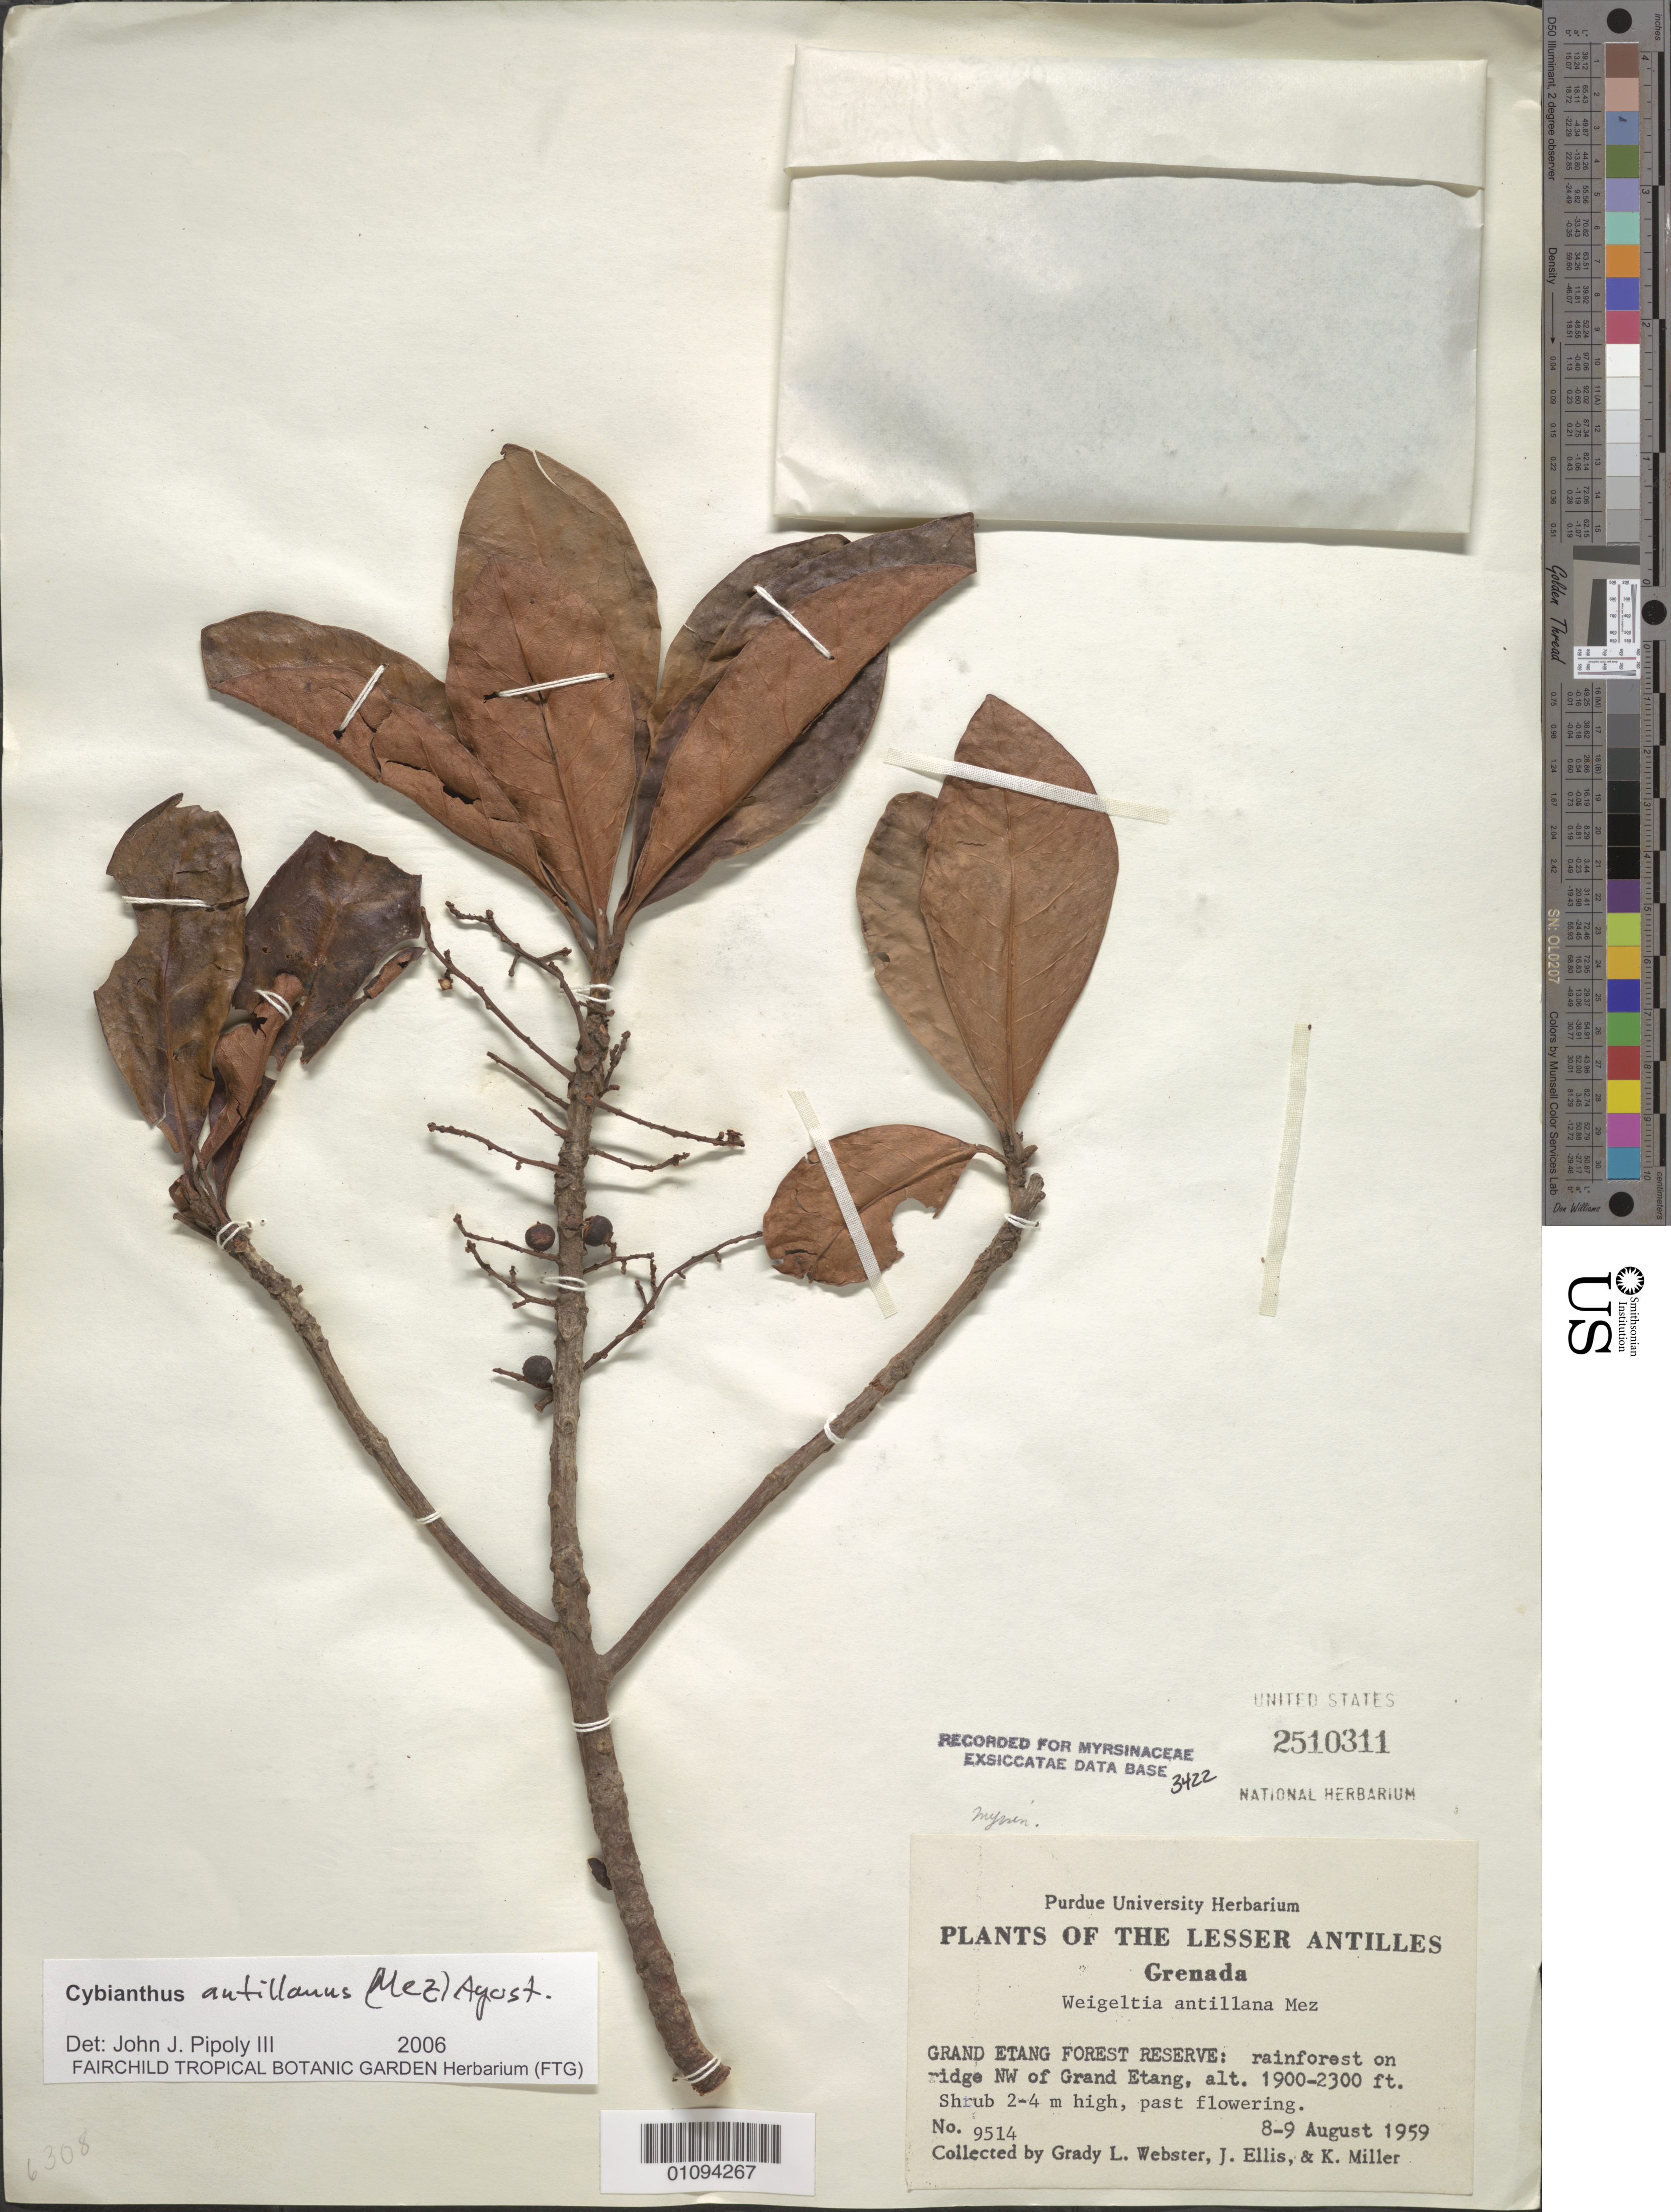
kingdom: Plantae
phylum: Tracheophyta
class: Magnoliopsida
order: Ericales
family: Primulaceae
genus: Cybianthus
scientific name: Cybianthus antillanus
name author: (Mez) G. Agostini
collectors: E. B. Webster, J. Ellis & K. Miller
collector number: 9514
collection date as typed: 08 Aug 1959 to 09 Aug 1959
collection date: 1959-08-08/1959-08-09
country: Grenada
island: Grenada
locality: Grand Etang Forest Reserve, rainforest ridge NW of Grand Etang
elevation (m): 579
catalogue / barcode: US 2510311